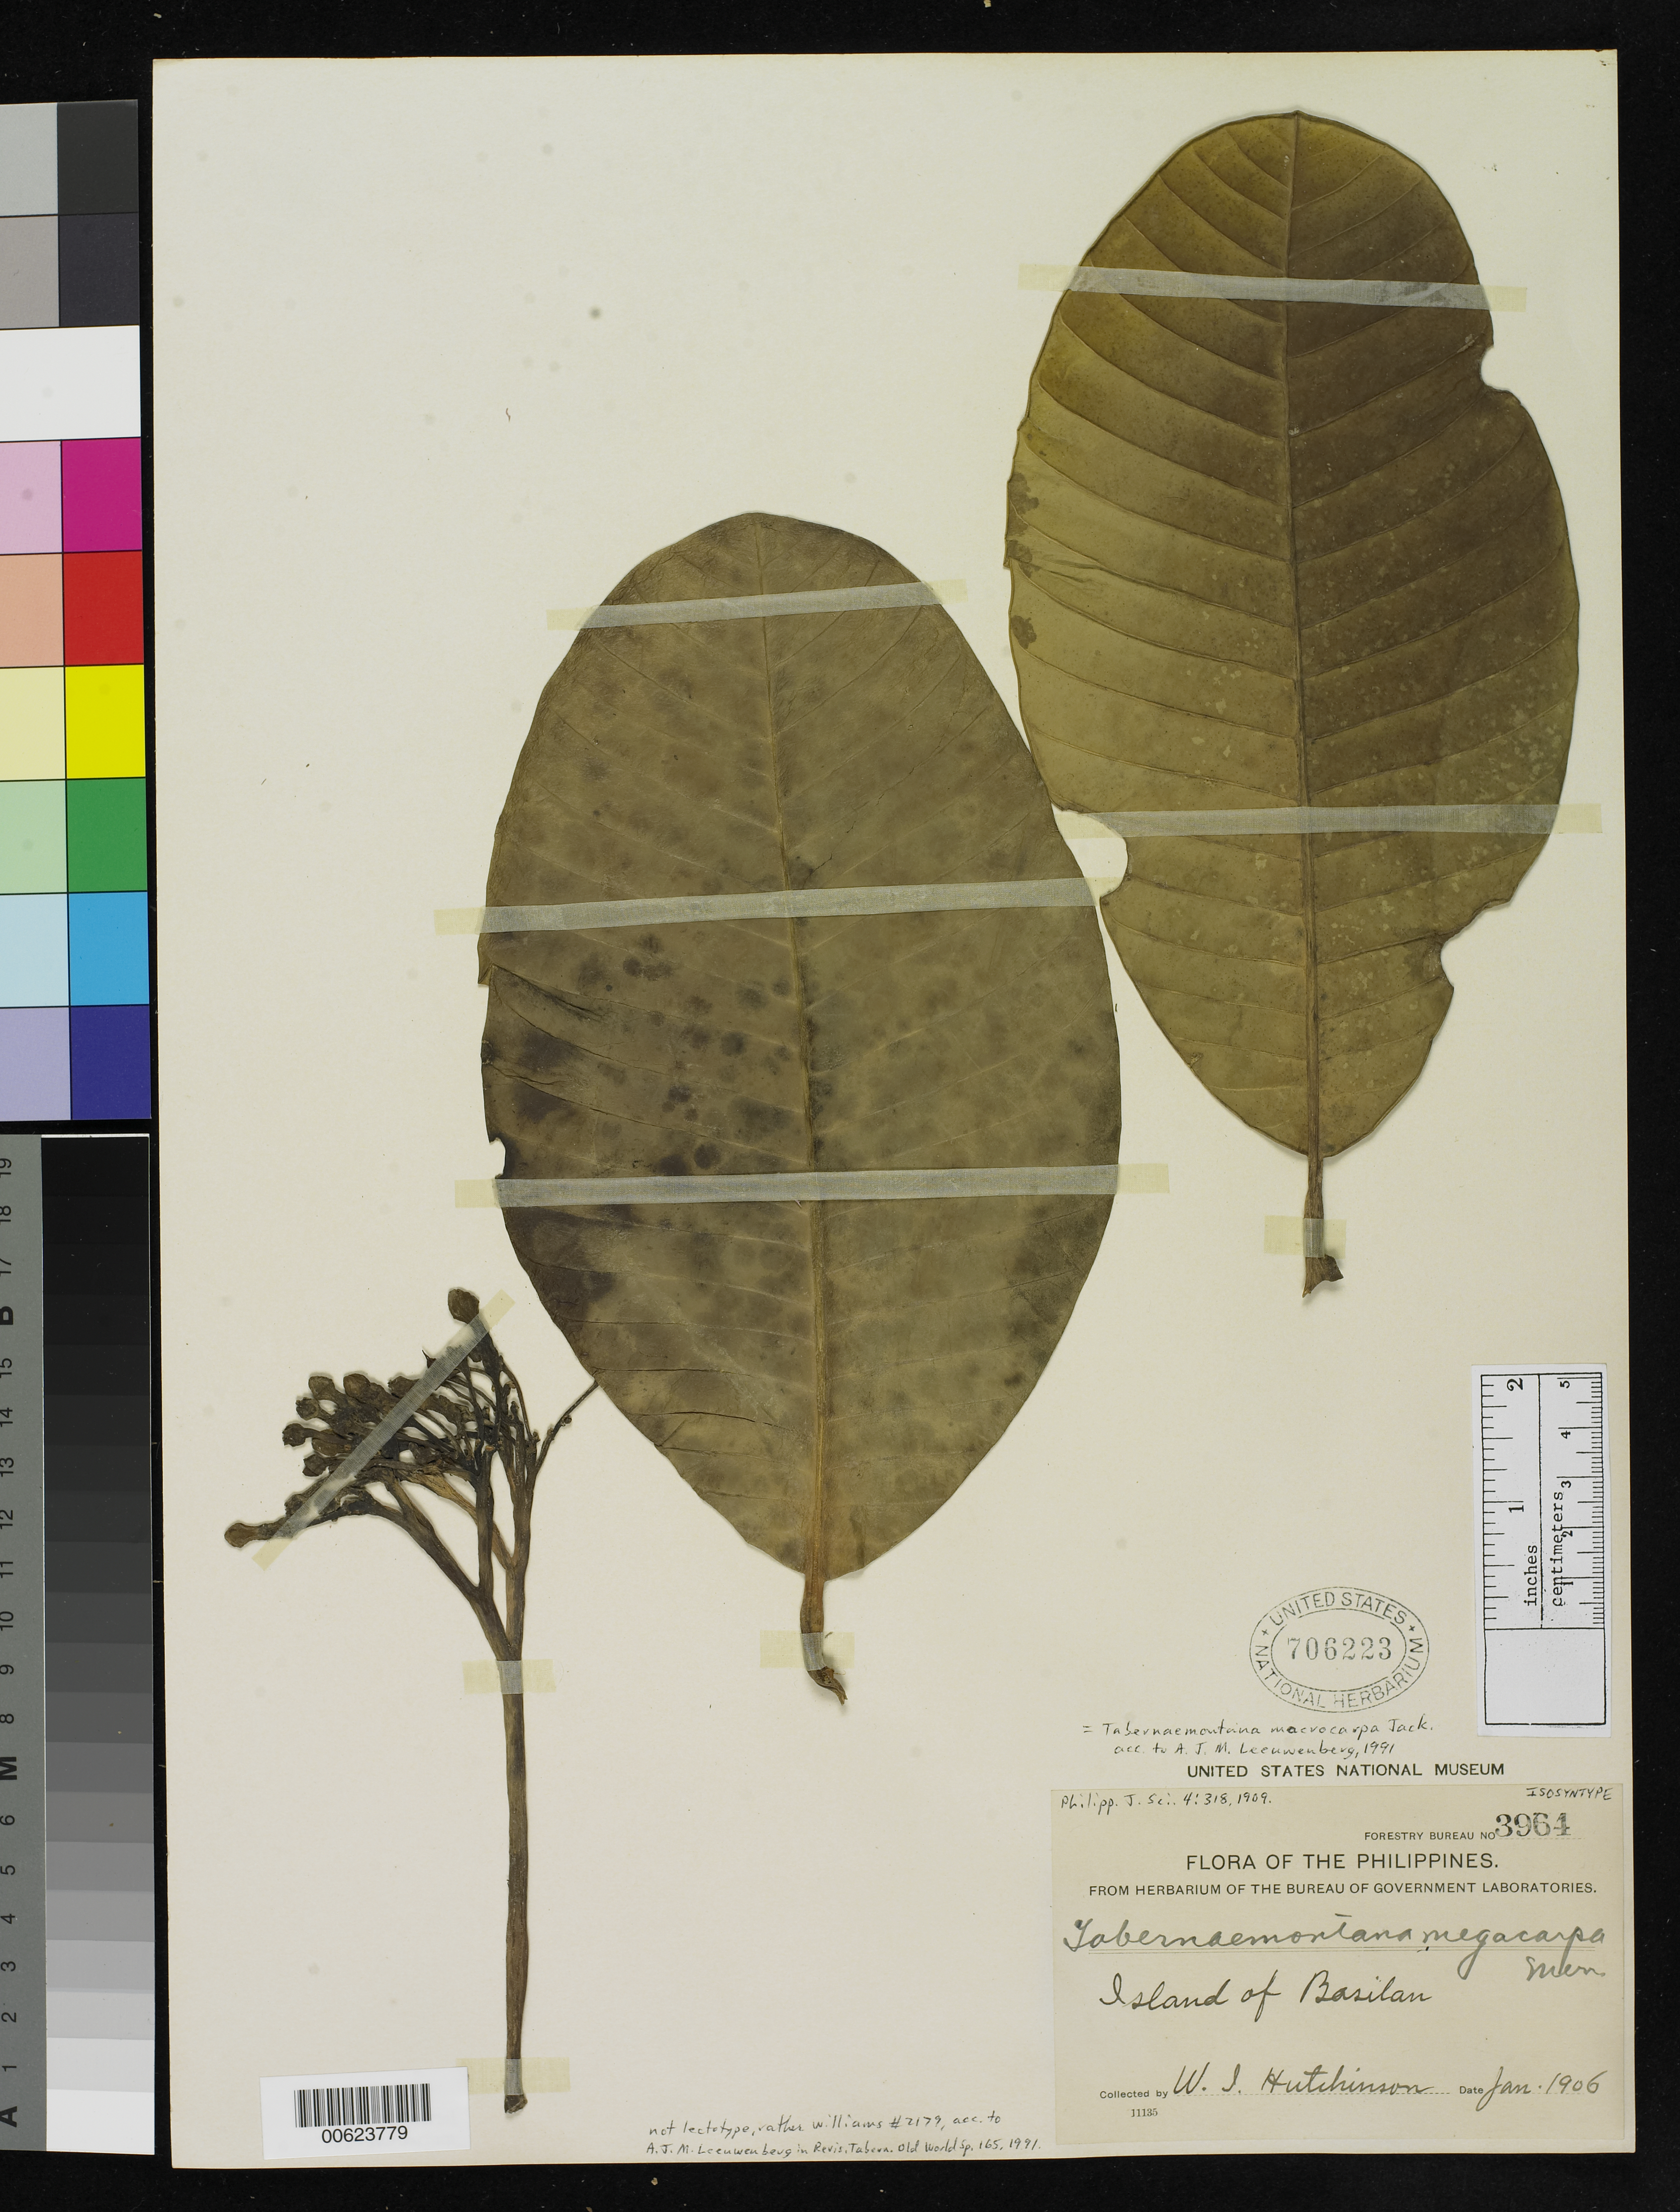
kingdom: Plantae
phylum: Tracheophyta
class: Magnoliopsida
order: Gentianales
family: Apocynaceae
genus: Tabernaemontana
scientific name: Tabernaemontana megacarpa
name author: Merr.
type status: Isosyntype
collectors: W. I. Hutchinson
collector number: For. Bur. 3964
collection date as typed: Jan 1906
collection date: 1906-01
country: Philippines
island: Basilan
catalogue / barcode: US 706223